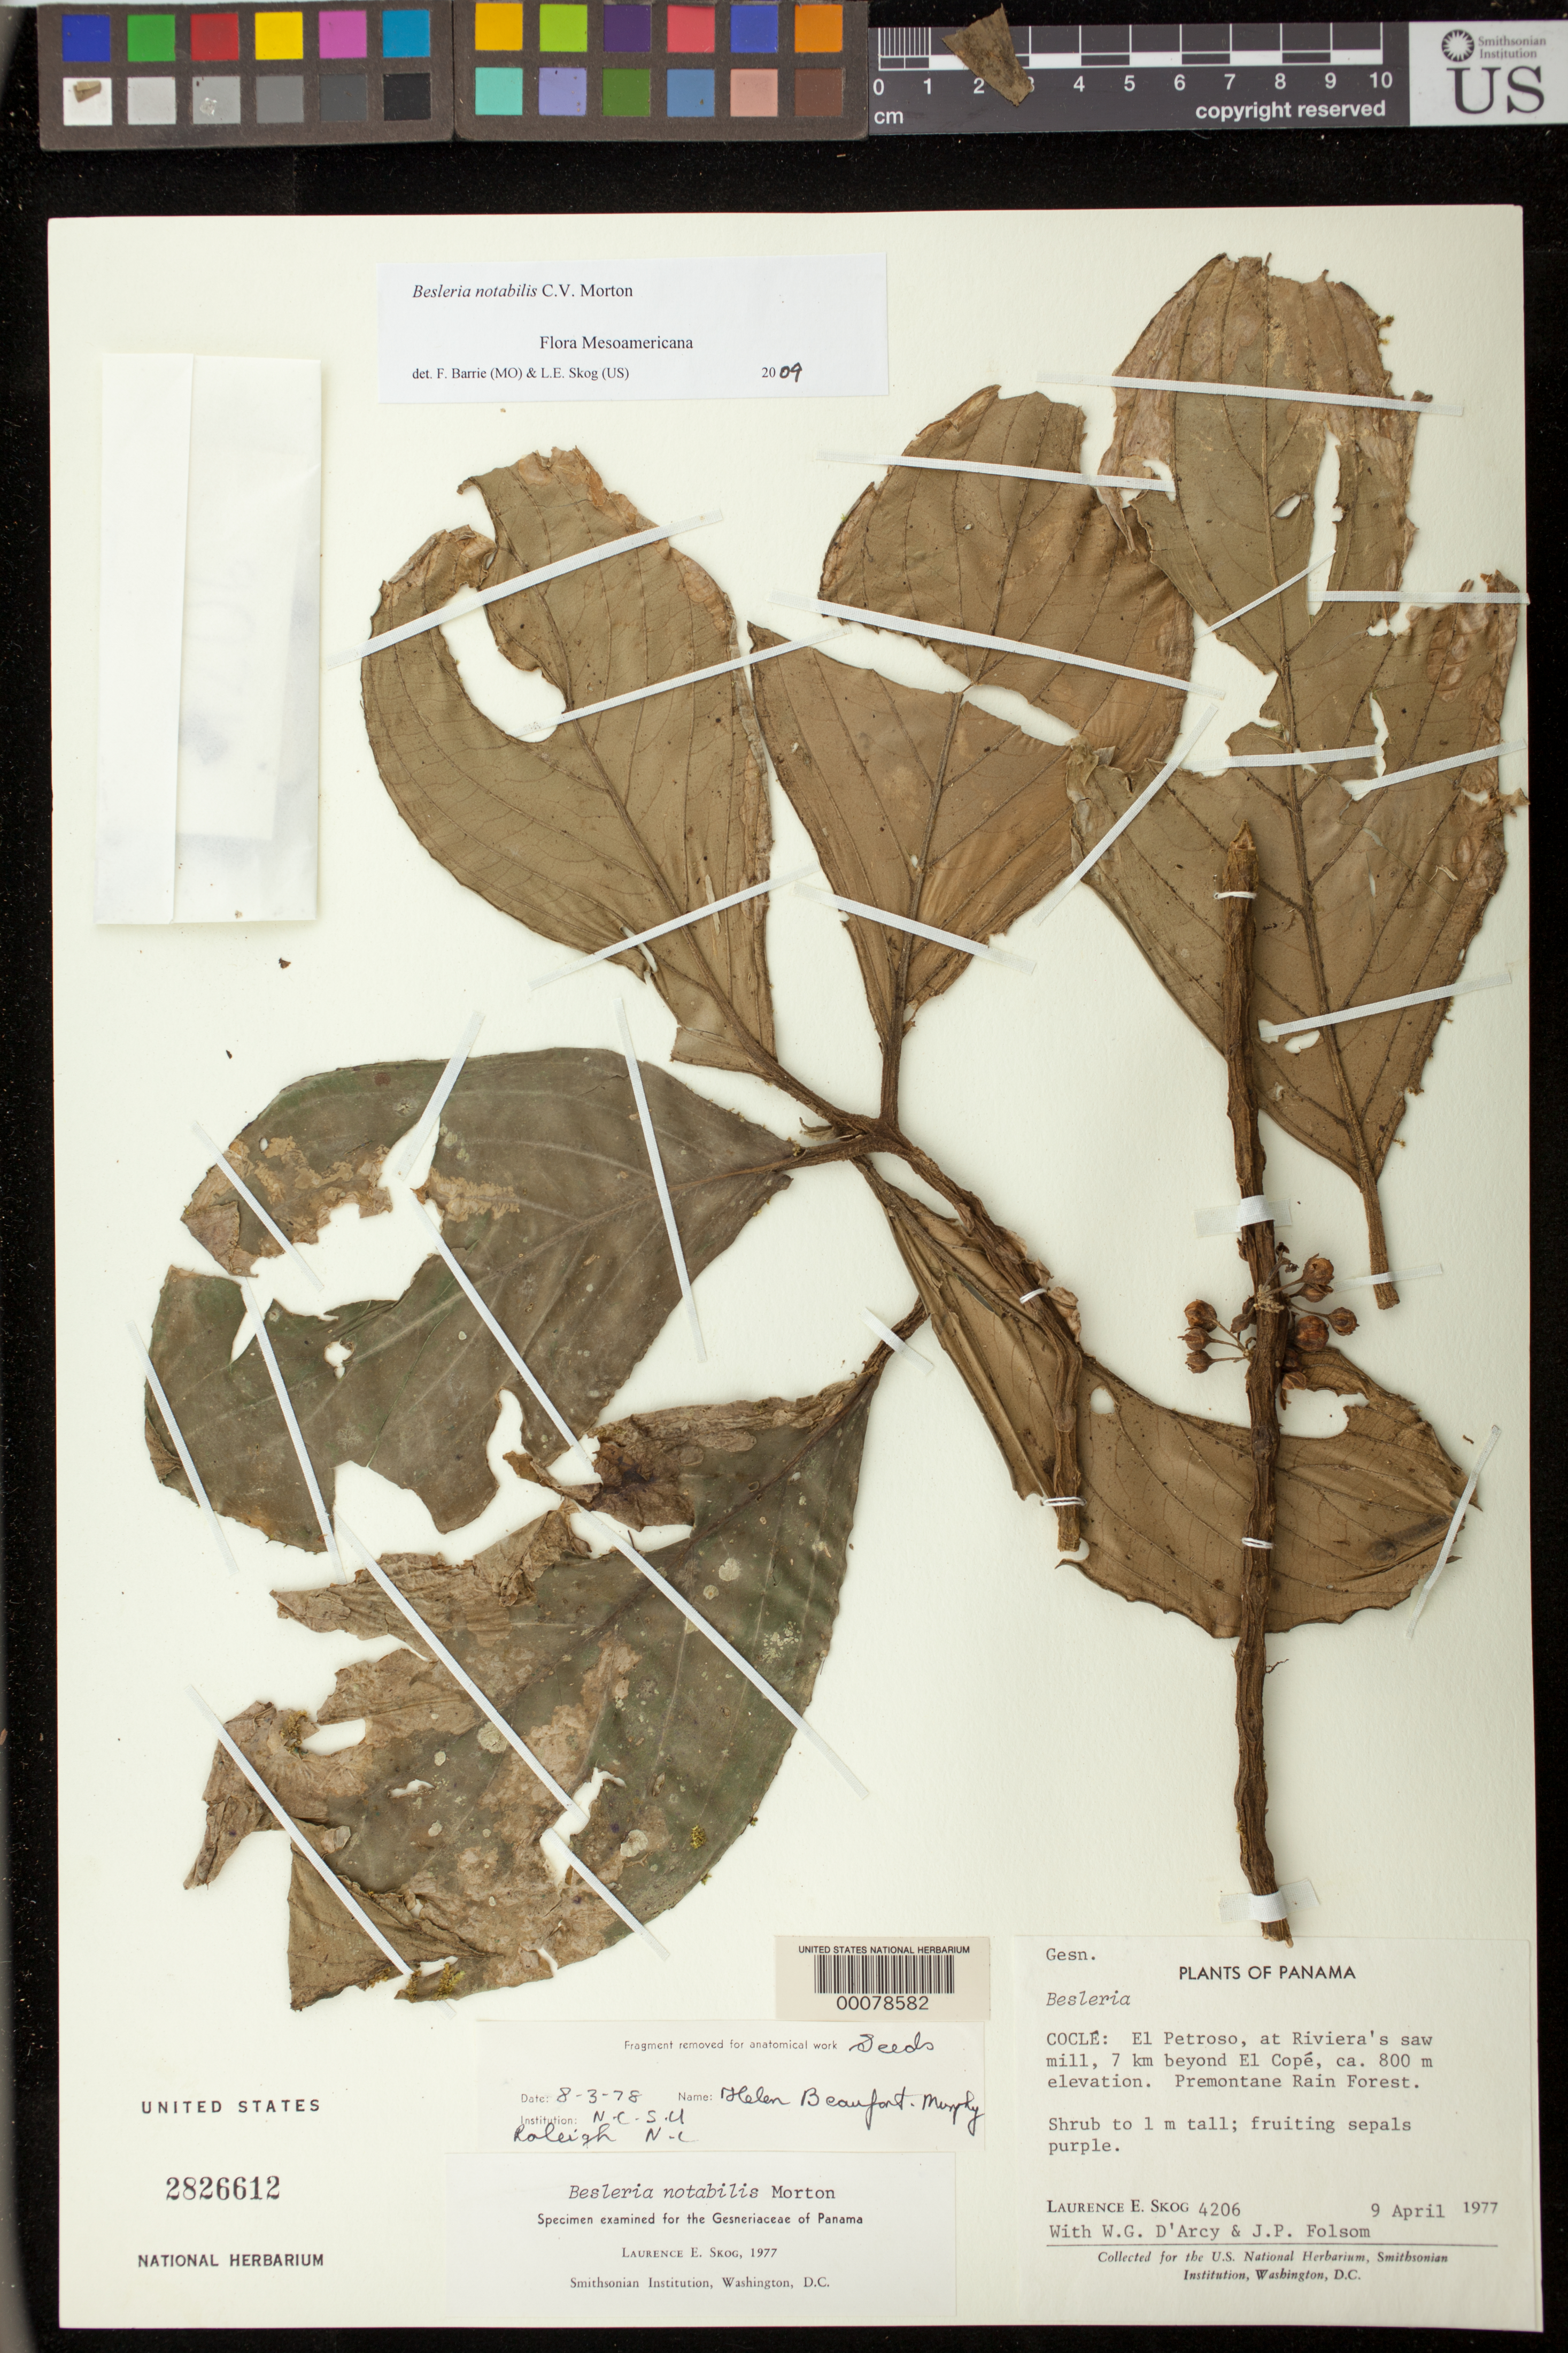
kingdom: Plantae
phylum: Tracheophyta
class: Magnoliopsida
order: Lamiales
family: Gesneriaceae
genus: Besleria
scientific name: Besleria notabilis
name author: C.V. Morton in Standl.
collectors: L. E. Skog, W. G. D'Arcy & J. P. Folsom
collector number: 4206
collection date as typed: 09 Apr 1977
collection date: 1977-04-09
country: Panama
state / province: Coclé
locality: El Petroso, at Riviera's saw mill, 7 km beyond El Cope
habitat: Premontane rain forest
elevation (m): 800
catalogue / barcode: US 2826612